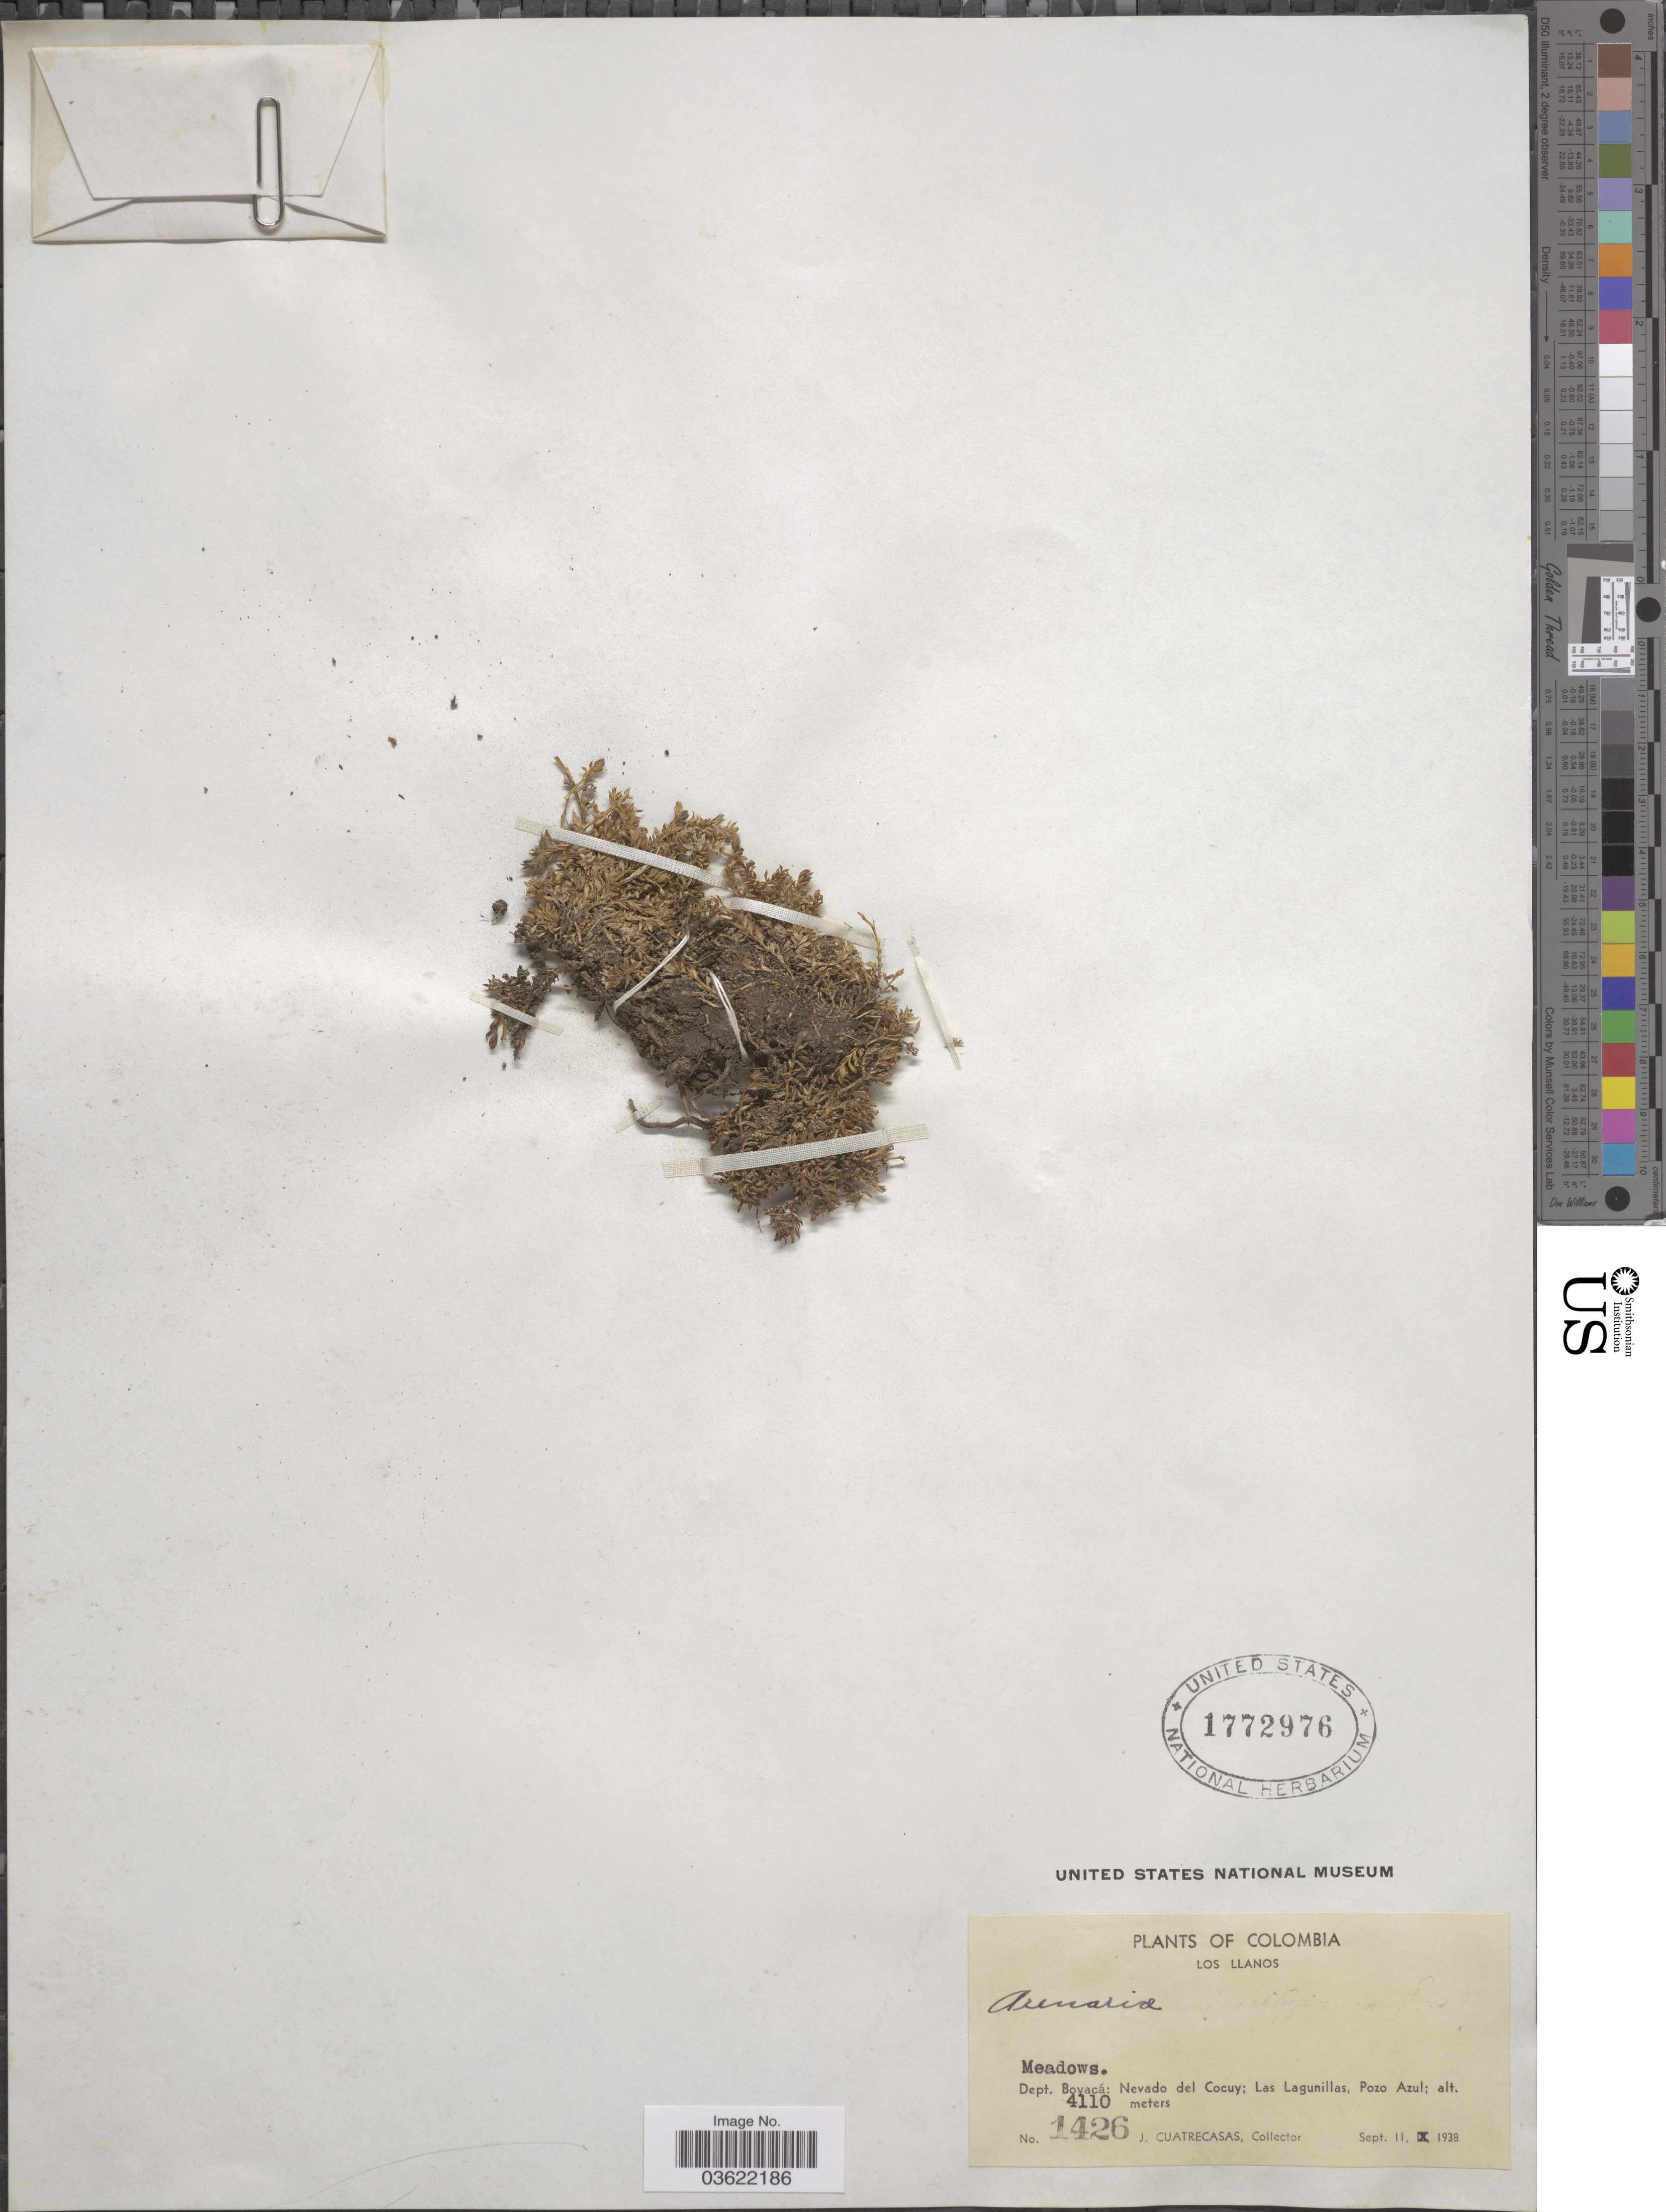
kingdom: Plantae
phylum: Tracheophyta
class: Magnoliopsida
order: Caryophyllales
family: Caryophyllaceae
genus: Arenaria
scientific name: Arenaria sp.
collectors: J. Cuatrecasas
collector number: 1426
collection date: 1938-09-11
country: Colombia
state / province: Boyacá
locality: Los Llanos. Dept. Boyacá: Nevado del Cocuy; Las Lagunillas, Pozo Azul.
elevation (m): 4110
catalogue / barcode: US 1772976